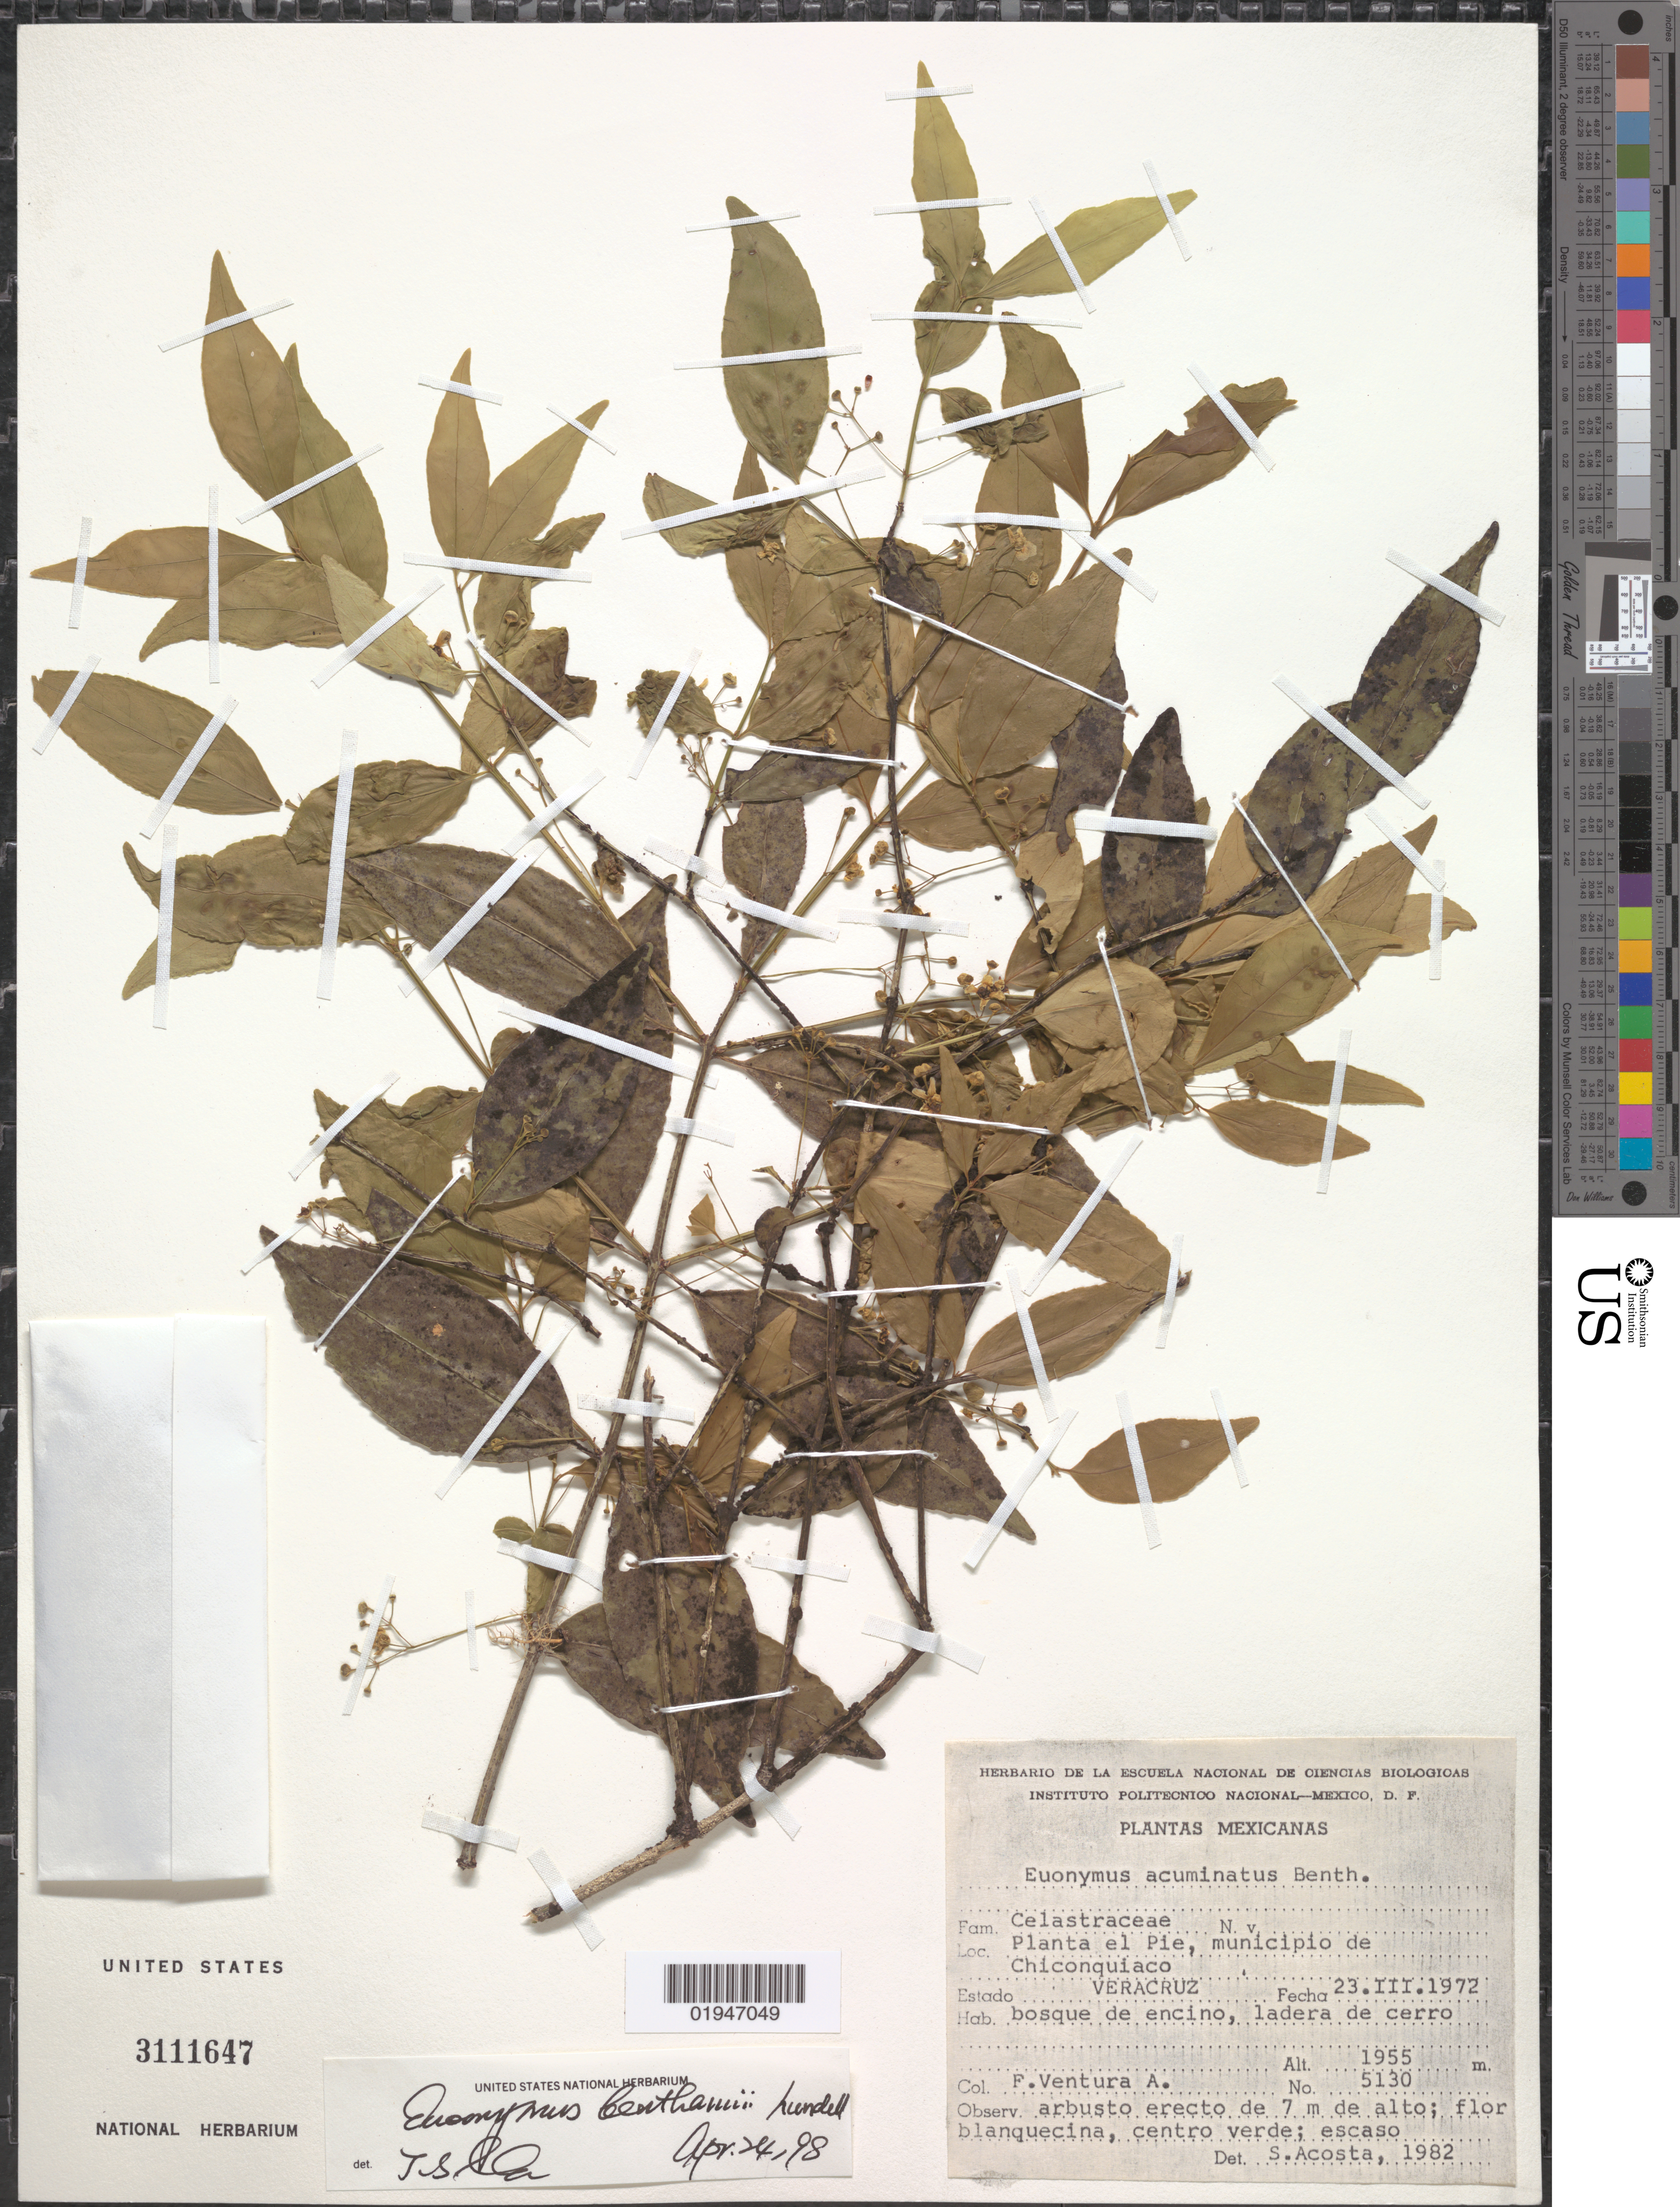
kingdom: Plantae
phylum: Tracheophyta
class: Magnoliopsida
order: Celastrales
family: Celastraceae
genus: Euonymus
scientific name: Euonymus benthamii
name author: Lundell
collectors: F. Ventura A.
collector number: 5130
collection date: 1972-03-23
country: Mexico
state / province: Veracruz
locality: Mun. Chiconquiaco, planta el Pie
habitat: Bosque de encino, ladera de cerro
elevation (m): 1955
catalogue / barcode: US 3111647